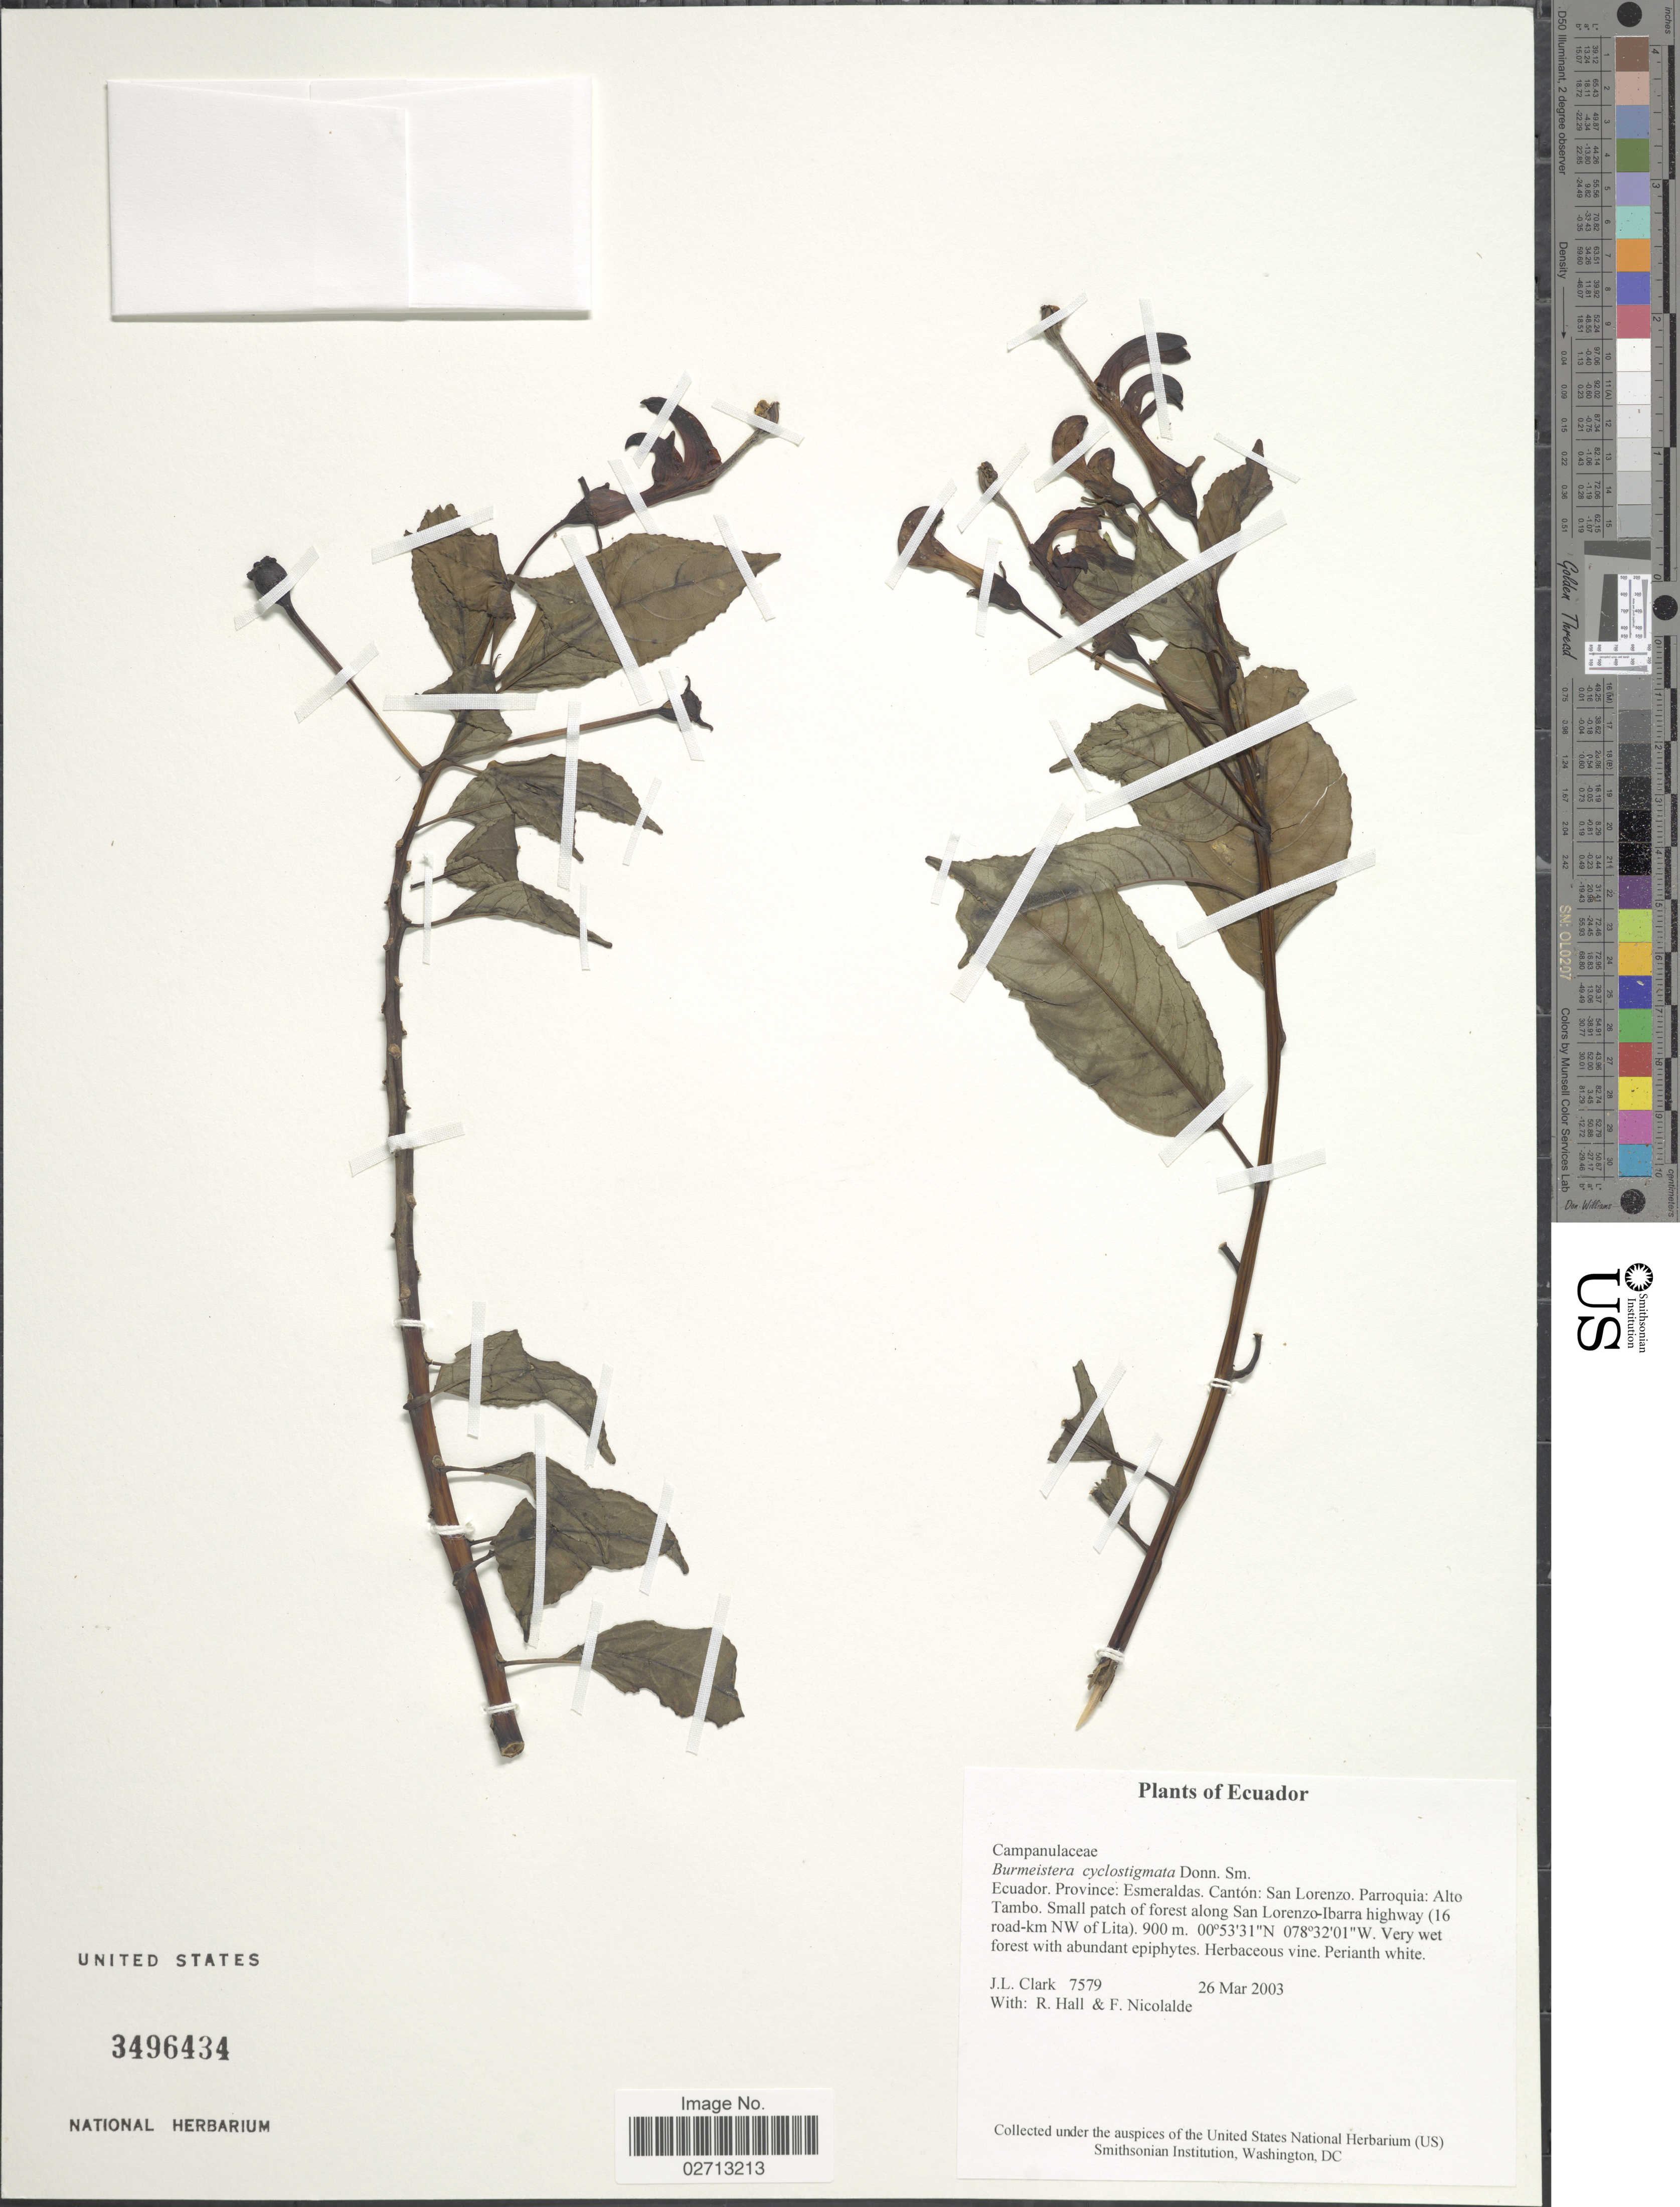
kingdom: Plantae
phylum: Tracheophyta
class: Magnoliopsida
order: Asterales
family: Campanulaceae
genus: Burmeistera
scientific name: Burmeistera cyclostigmata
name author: Donn. Sm.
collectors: J. L. Clark, R. Hall & F. Nicolalde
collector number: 7579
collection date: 2003-03-26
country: Ecuador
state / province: Esmeraldas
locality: Cantón: San Lorenzo. Parroquia: Alto Tambo. Small patch of forest along San Lorenzo-Ibarra highway (16 road-km NW of Lita).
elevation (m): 900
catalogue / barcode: US 3496434